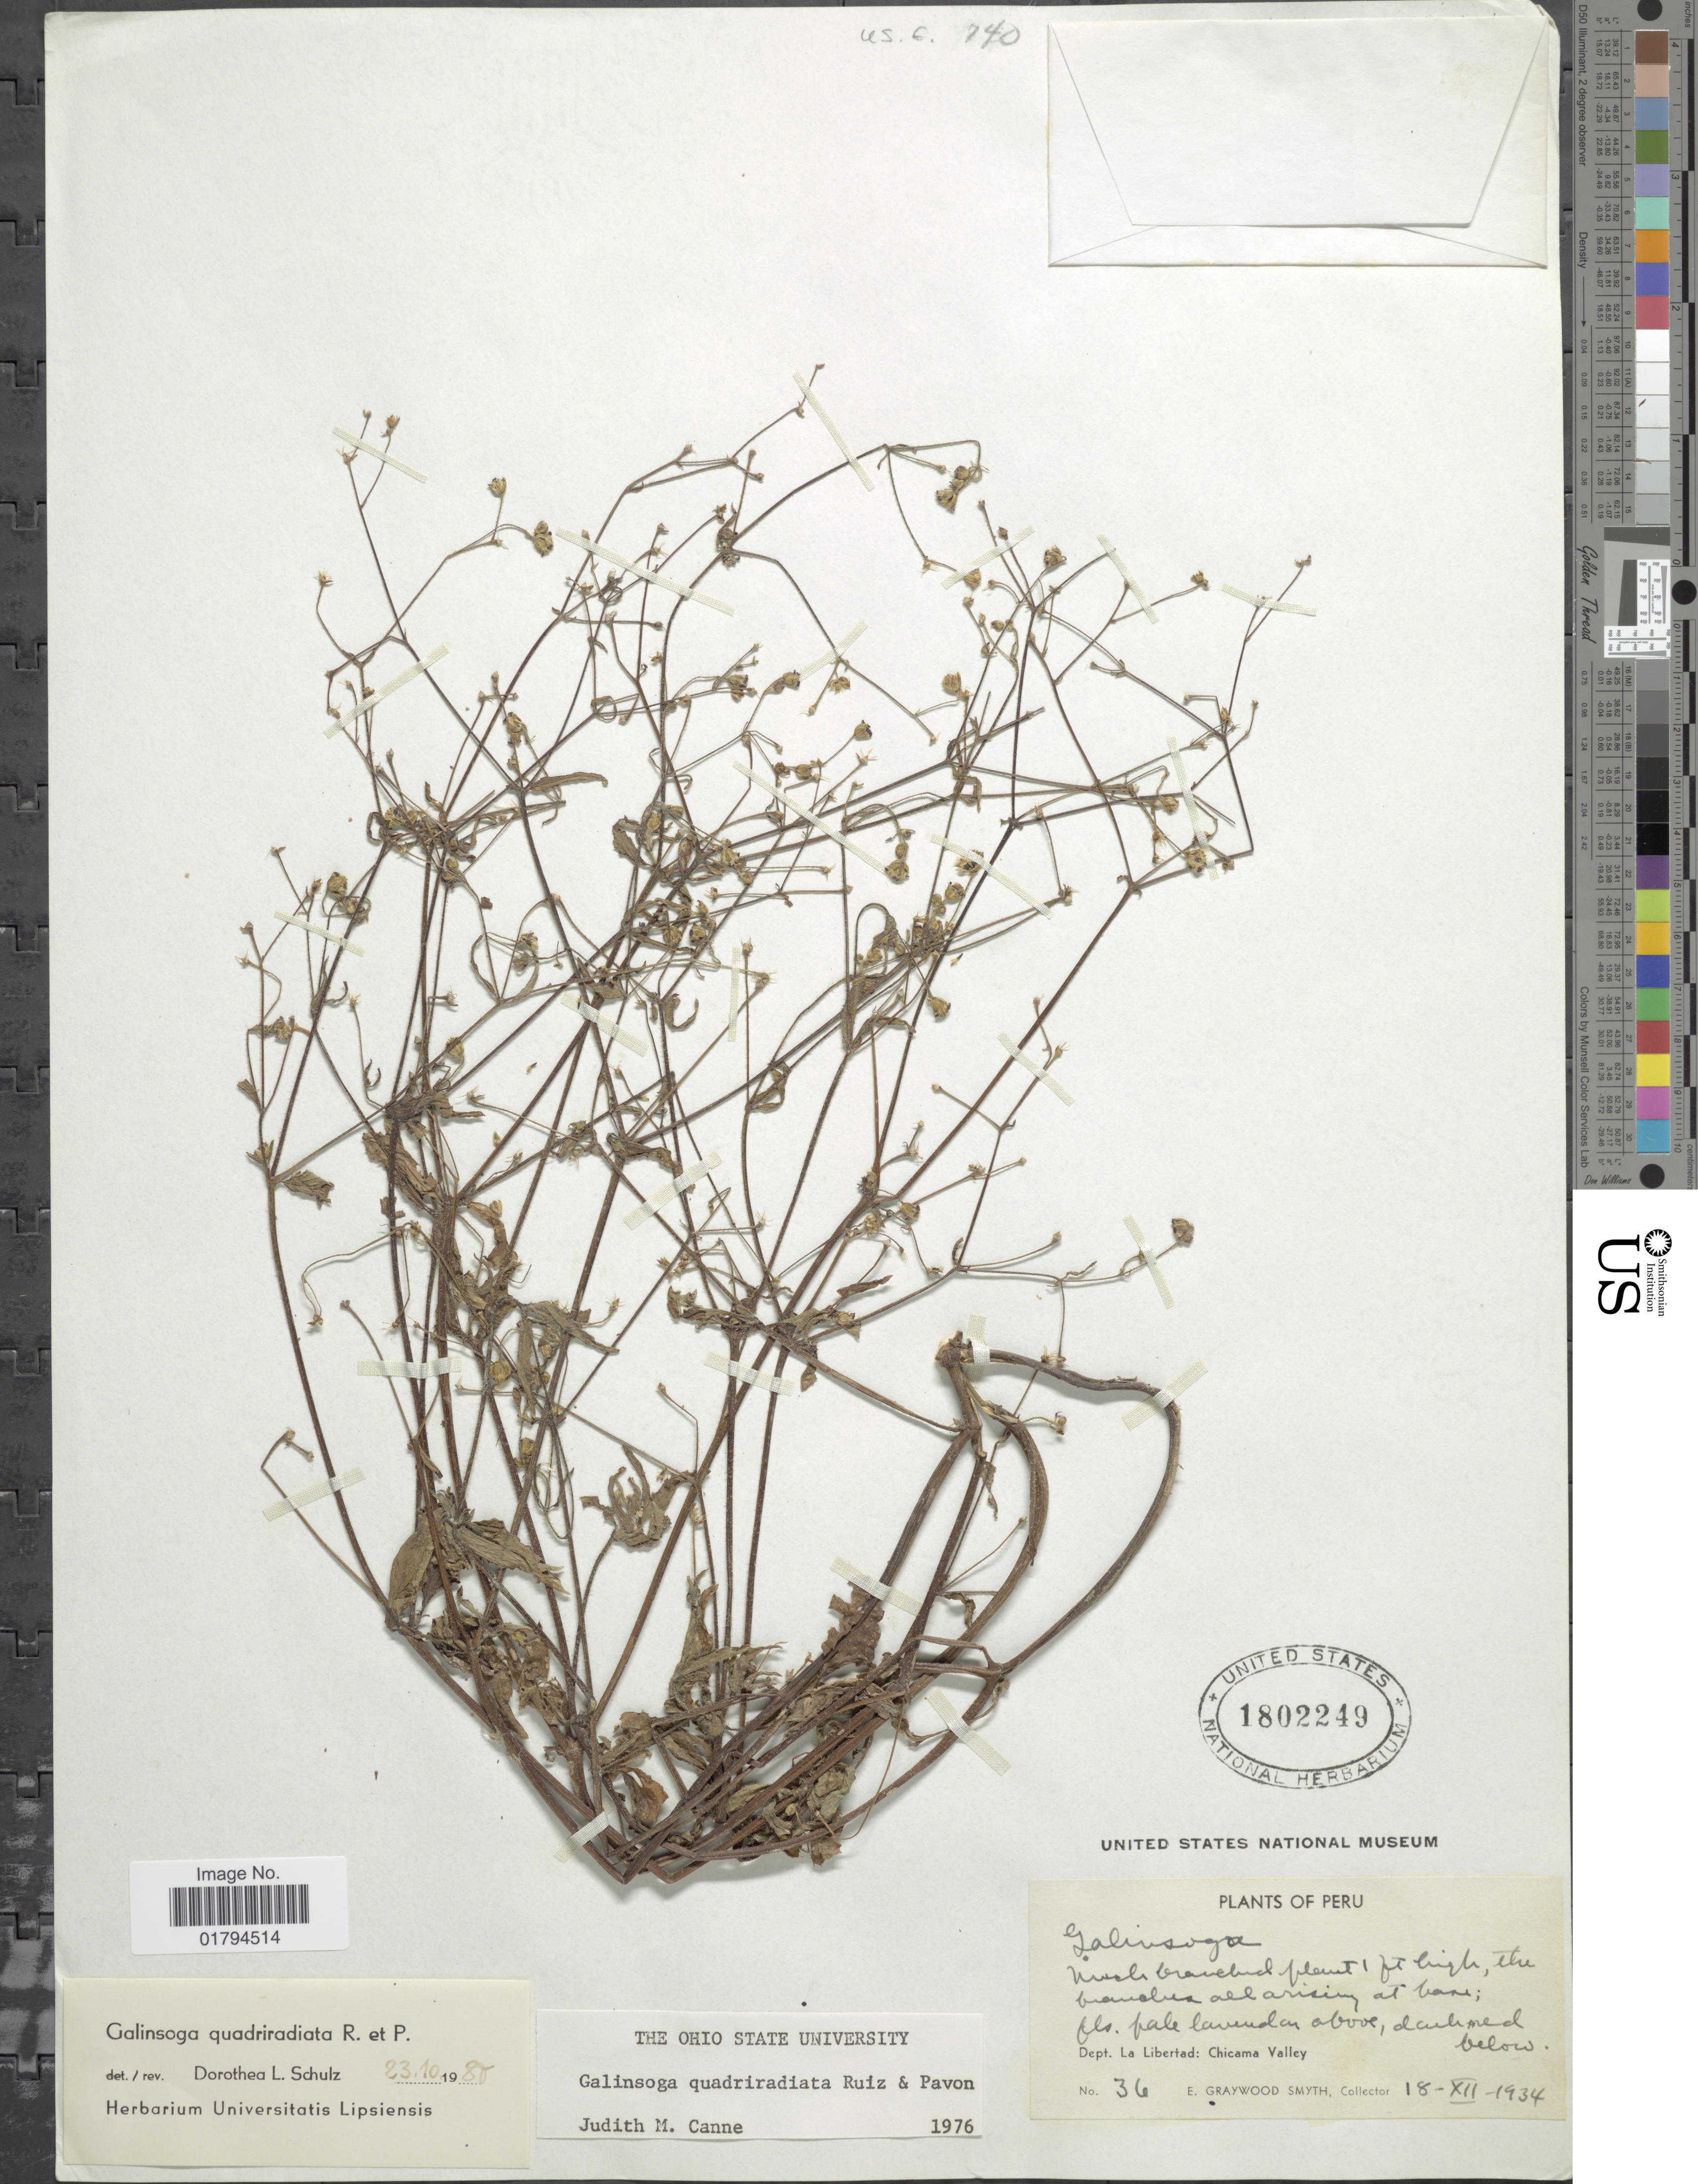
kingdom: Plantae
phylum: Tracheophyta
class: Magnoliopsida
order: Asterales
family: Asteraceae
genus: Galinsoga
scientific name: Galinsoga quadriradiata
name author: Ruiz & Pav.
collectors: E. G. Smyth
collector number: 36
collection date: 1934-12-18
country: Peru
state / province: La Libertad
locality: Chicama valley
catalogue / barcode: US 1802249